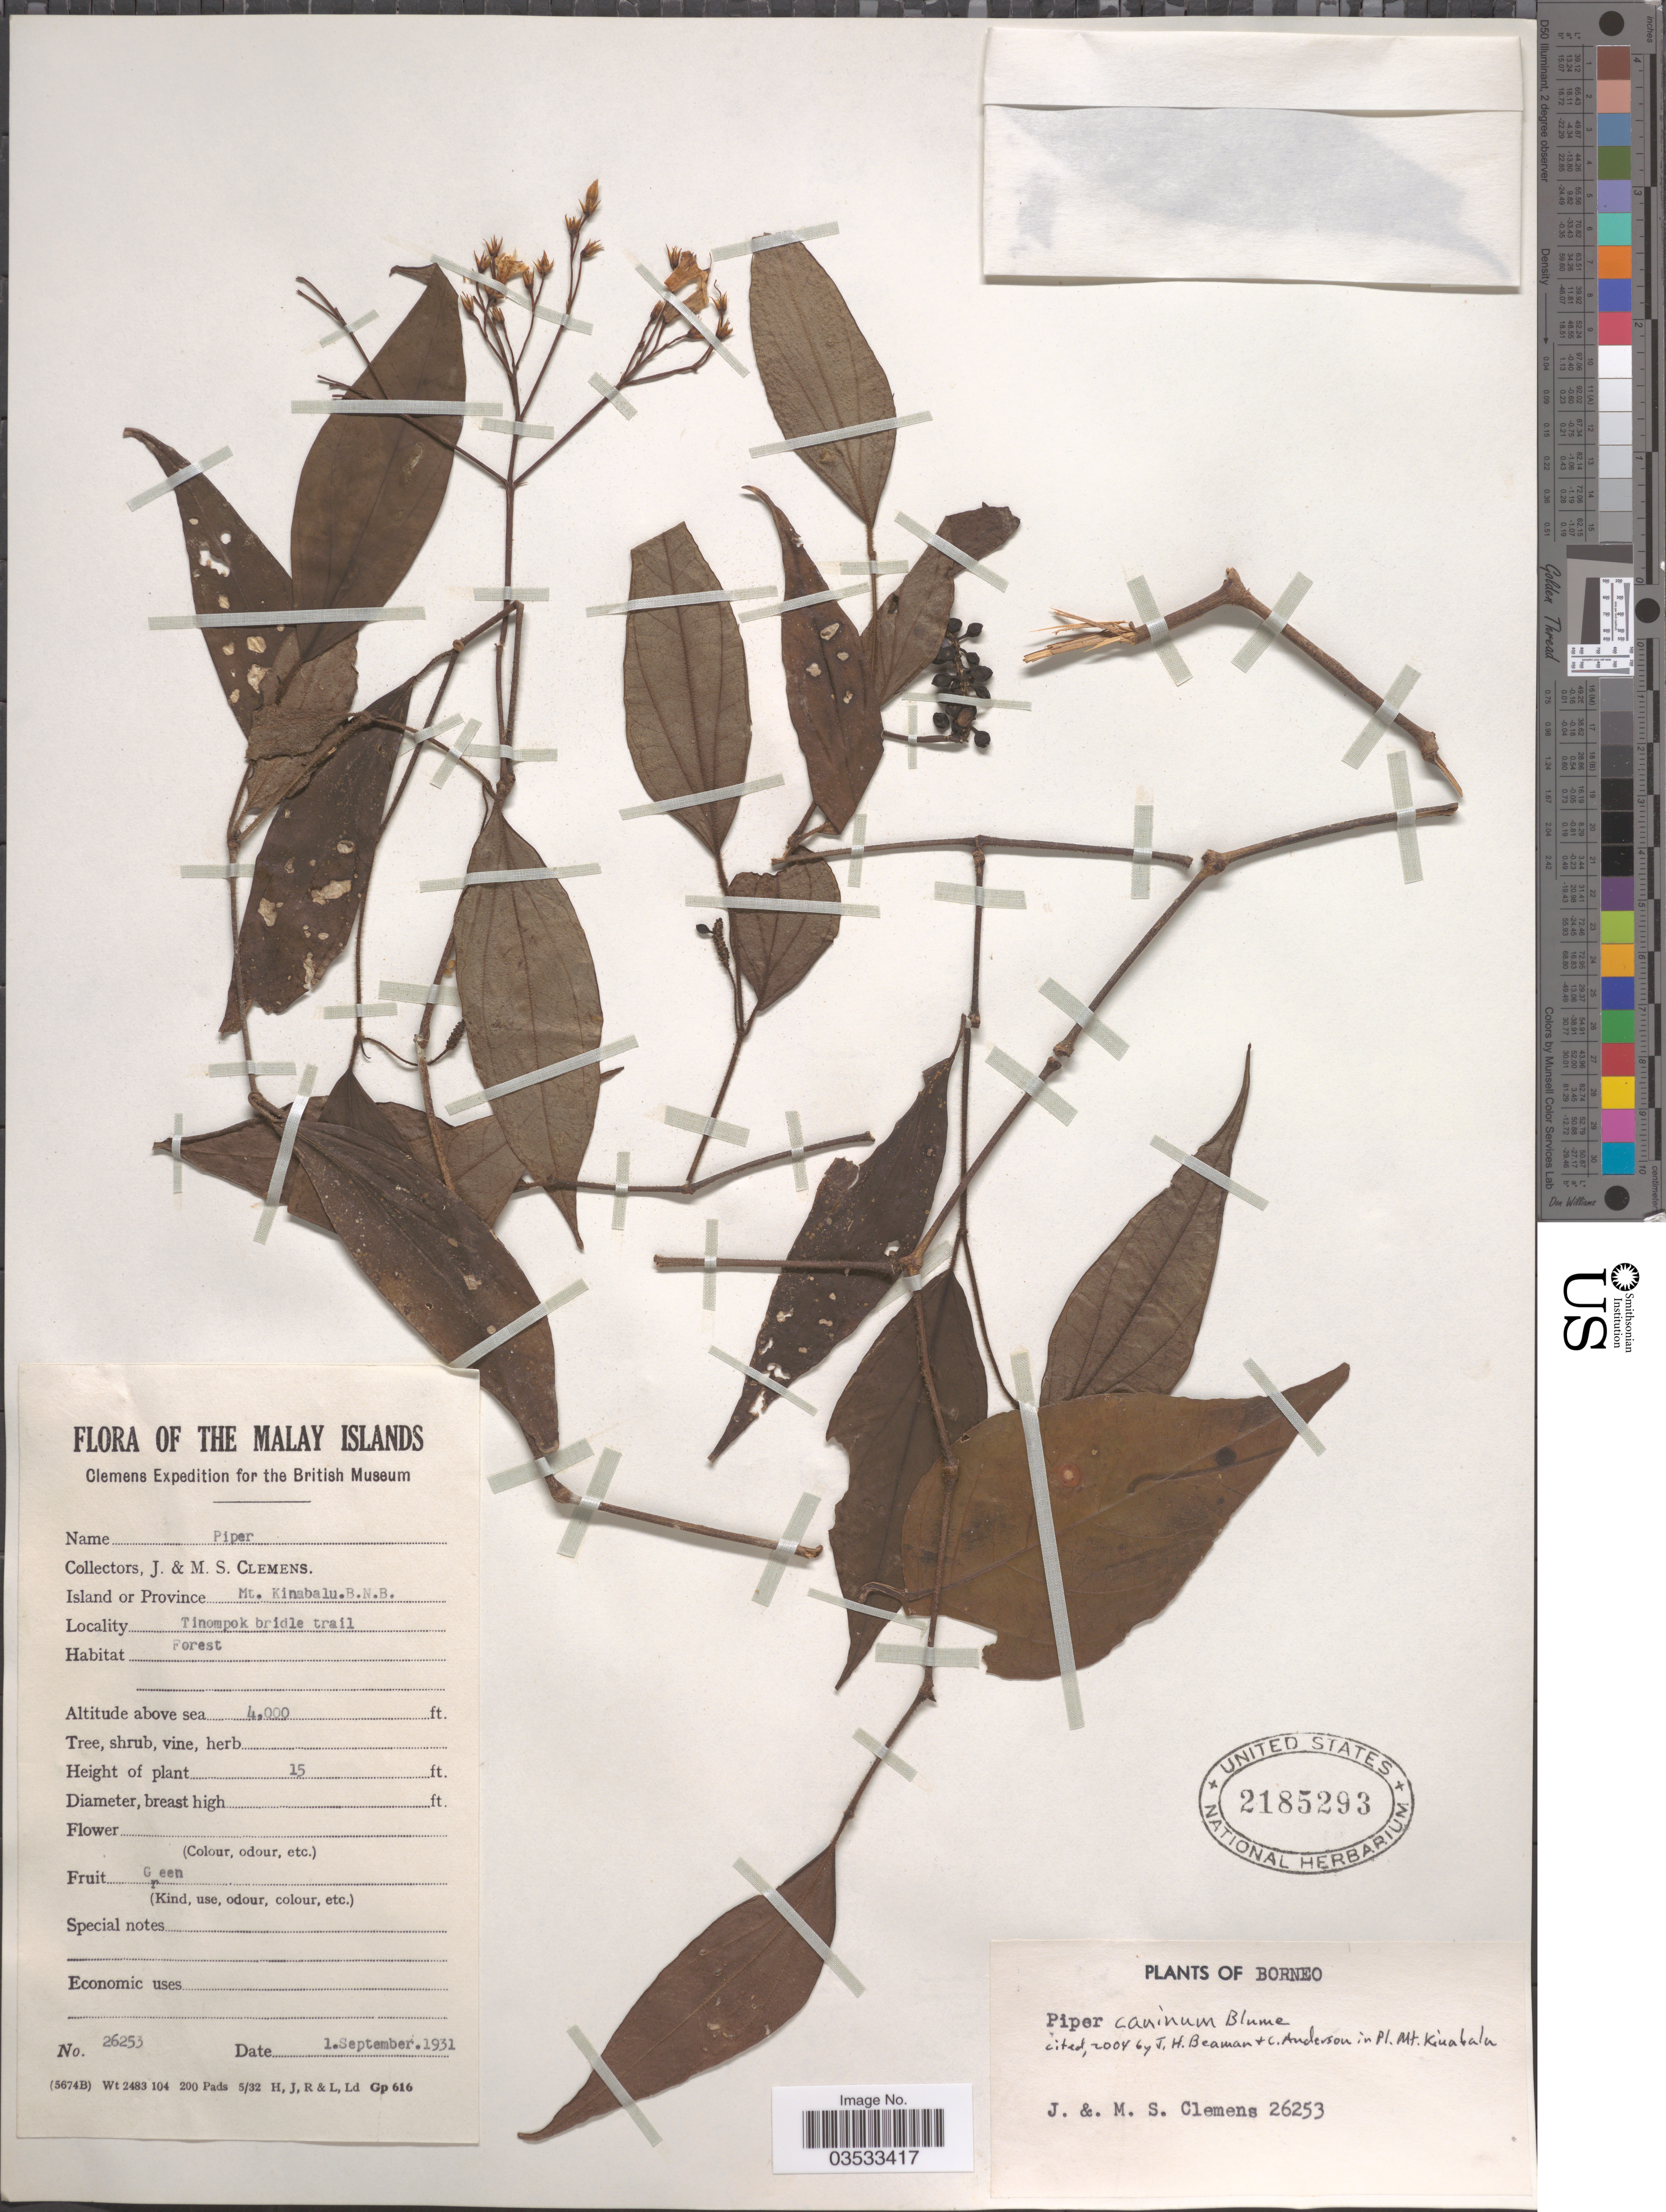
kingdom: Plantae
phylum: Tracheophyta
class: Magnoliopsida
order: Piperales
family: Piperaceae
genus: Piper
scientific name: Piper caninum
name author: Blume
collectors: J. Clemens & M. S. Clemens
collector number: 26253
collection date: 1931-09-01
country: Malaysia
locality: Malay Islands. Island or Province Mt. Kinabalu B.N.B. Tinopok bridle trail. Borneo.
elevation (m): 1219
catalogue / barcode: US 2185293